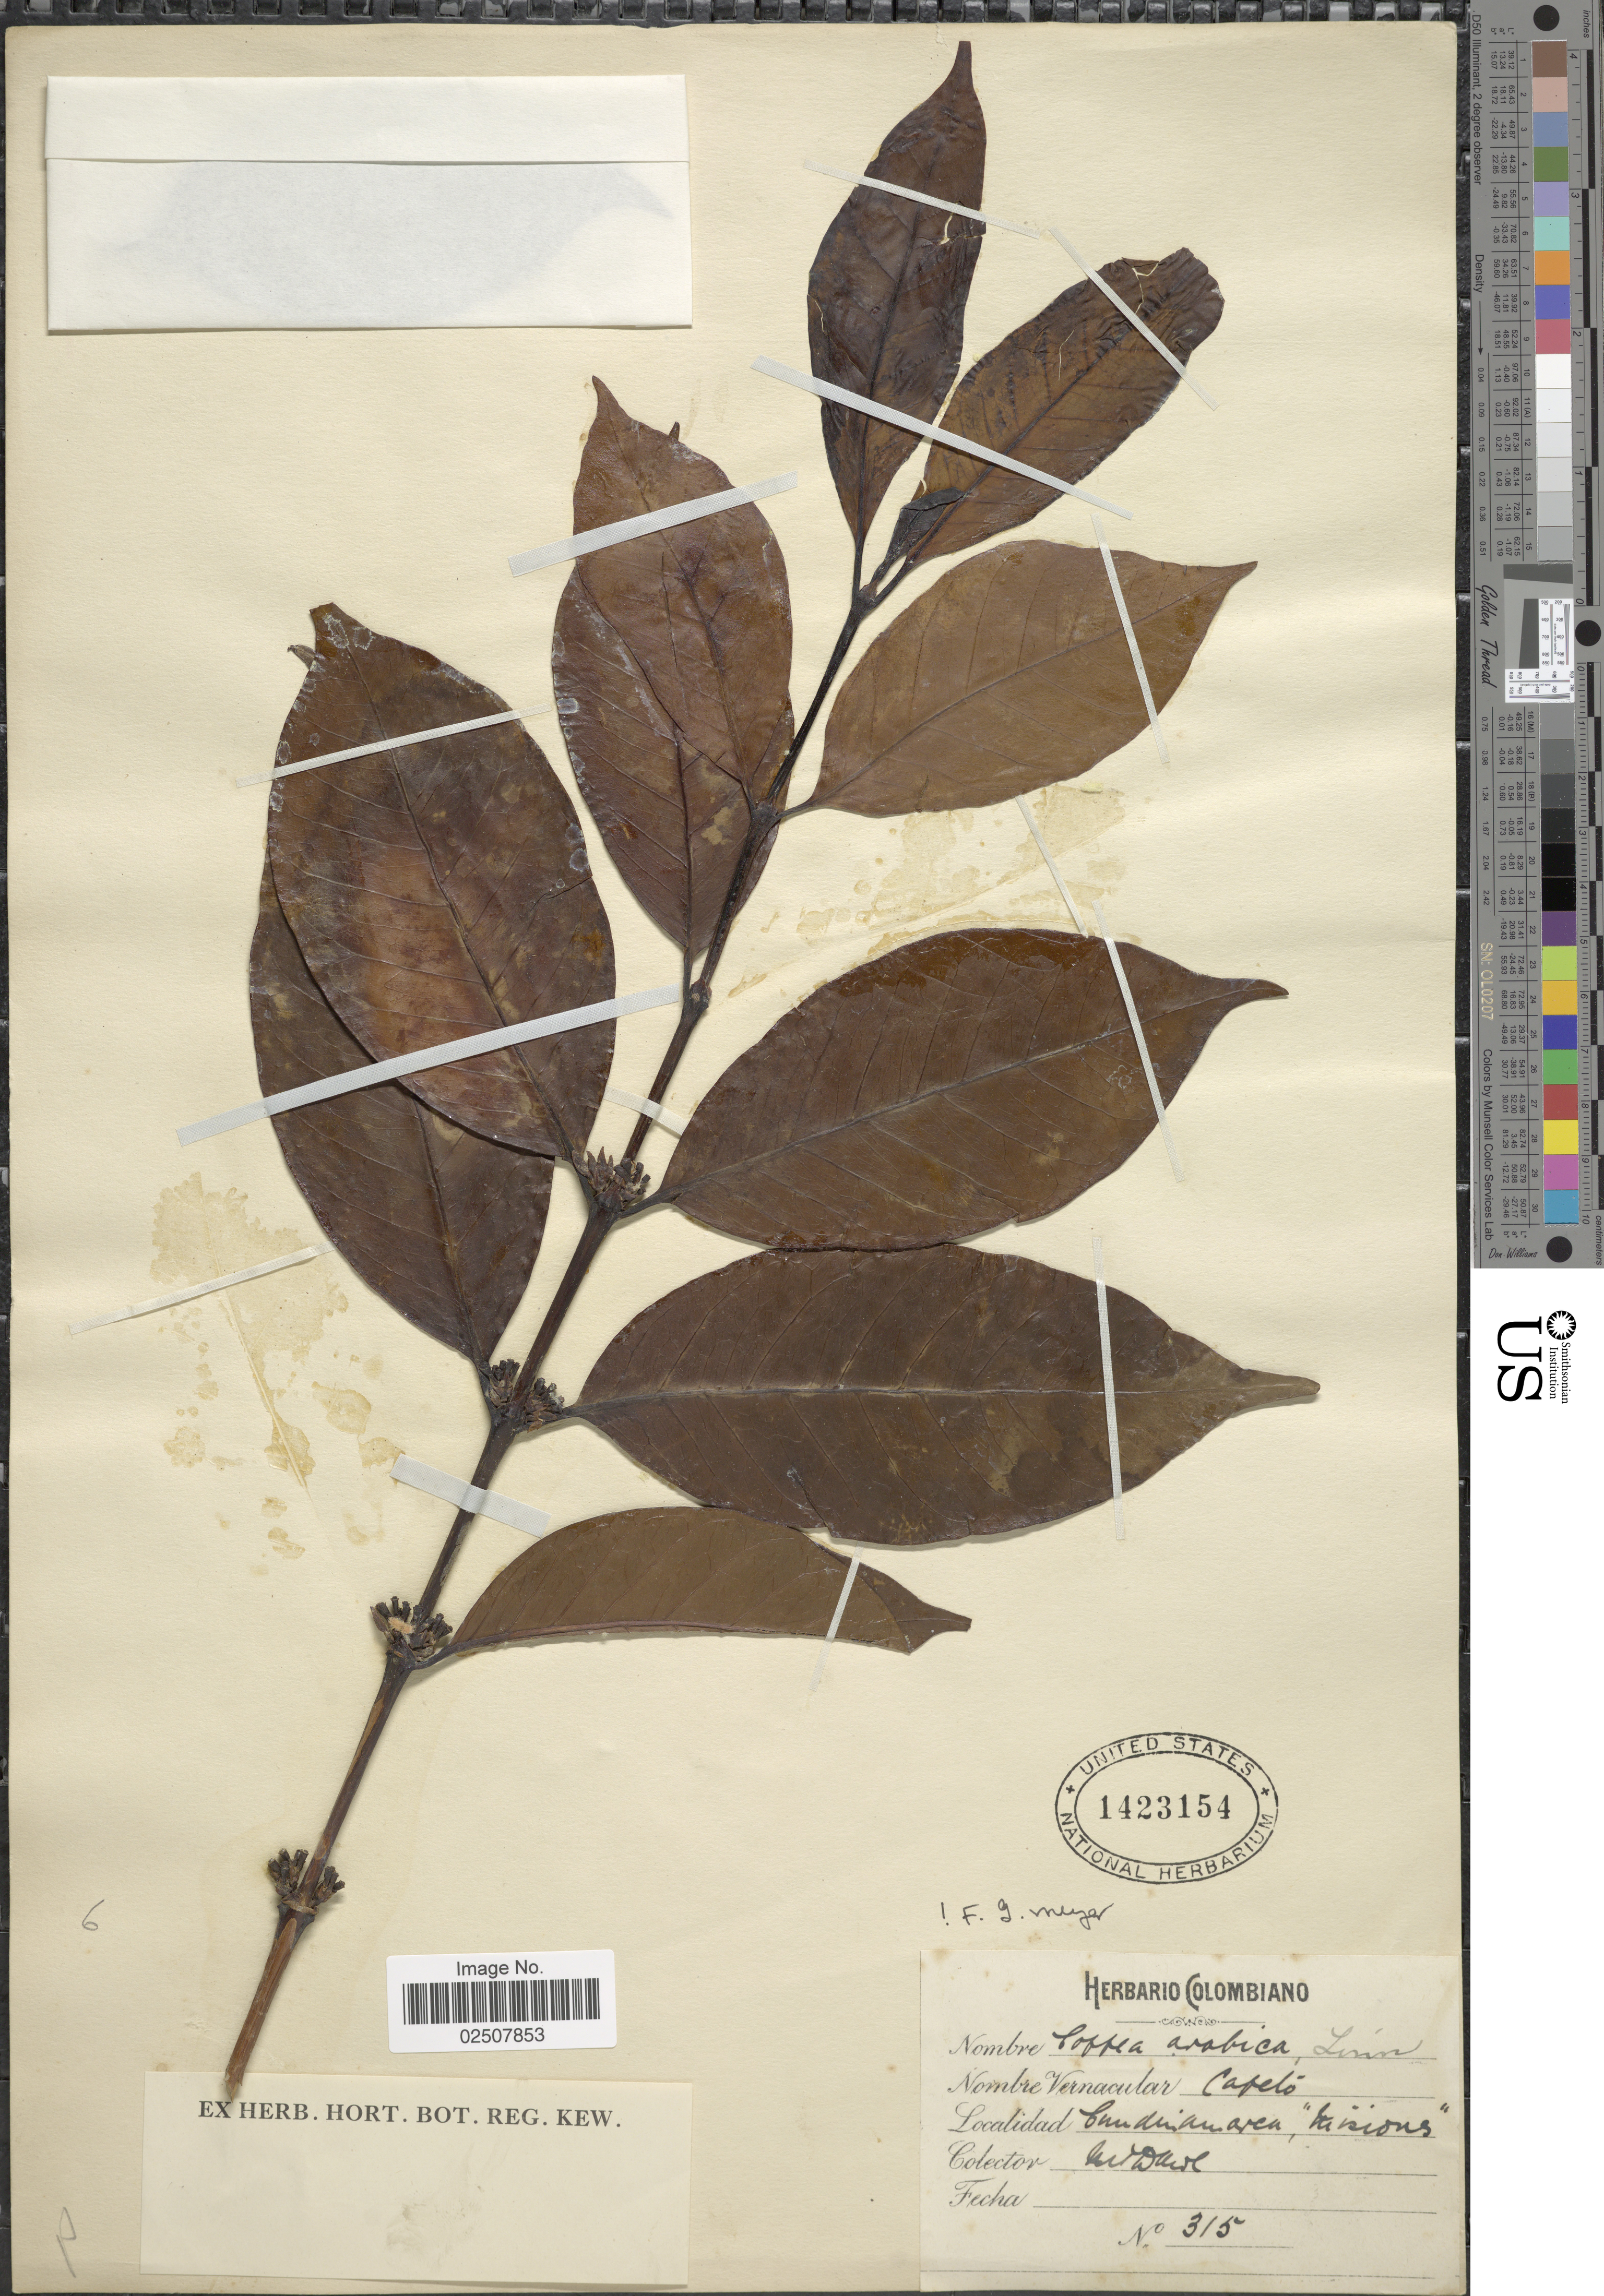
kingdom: Plantae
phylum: Tracheophyta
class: Magnoliopsida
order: Gentianales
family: Rubiaceae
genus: Coffea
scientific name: Coffea arabica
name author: L.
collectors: M. T. Dawe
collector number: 315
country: Colombia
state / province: Cundinamarca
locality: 'Misiones'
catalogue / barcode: US 1423154